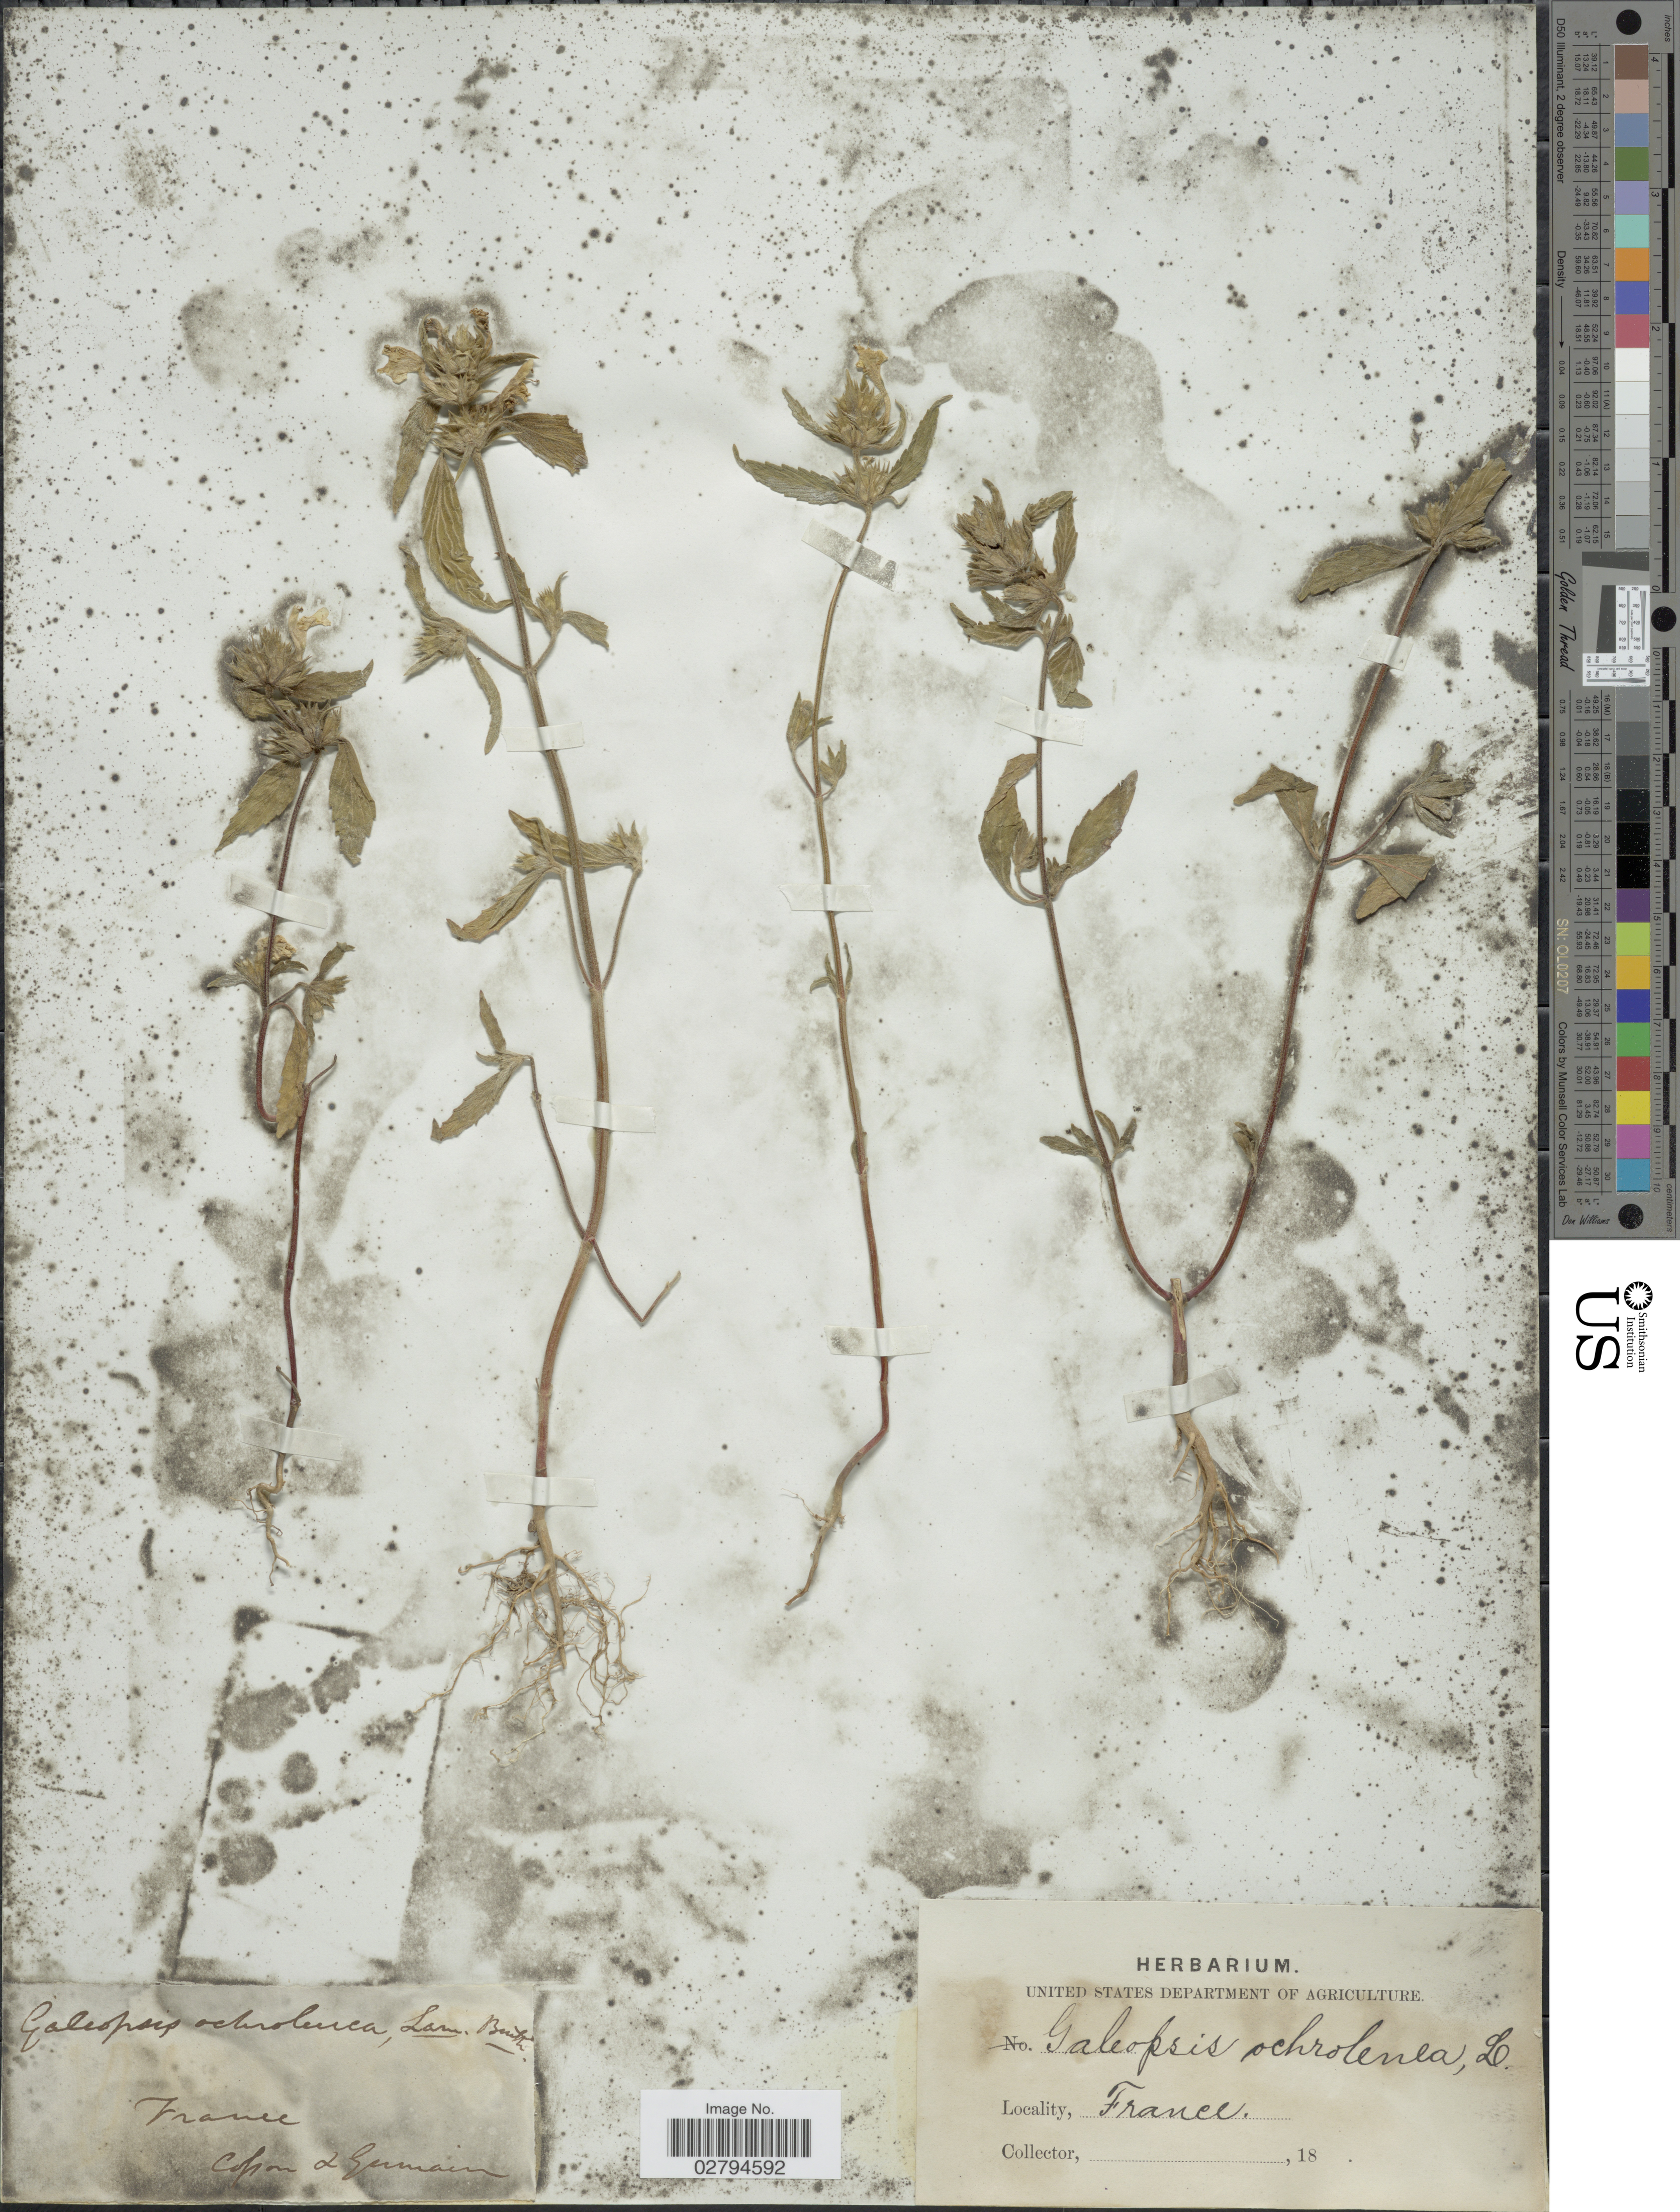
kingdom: Plantae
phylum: Tracheophyta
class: Magnoliopsida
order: Lamiales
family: Lamiaceae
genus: Galeopsis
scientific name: Galeopsis ochroleuca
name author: Lam.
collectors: -. Cosson & -. Germain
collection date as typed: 18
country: France